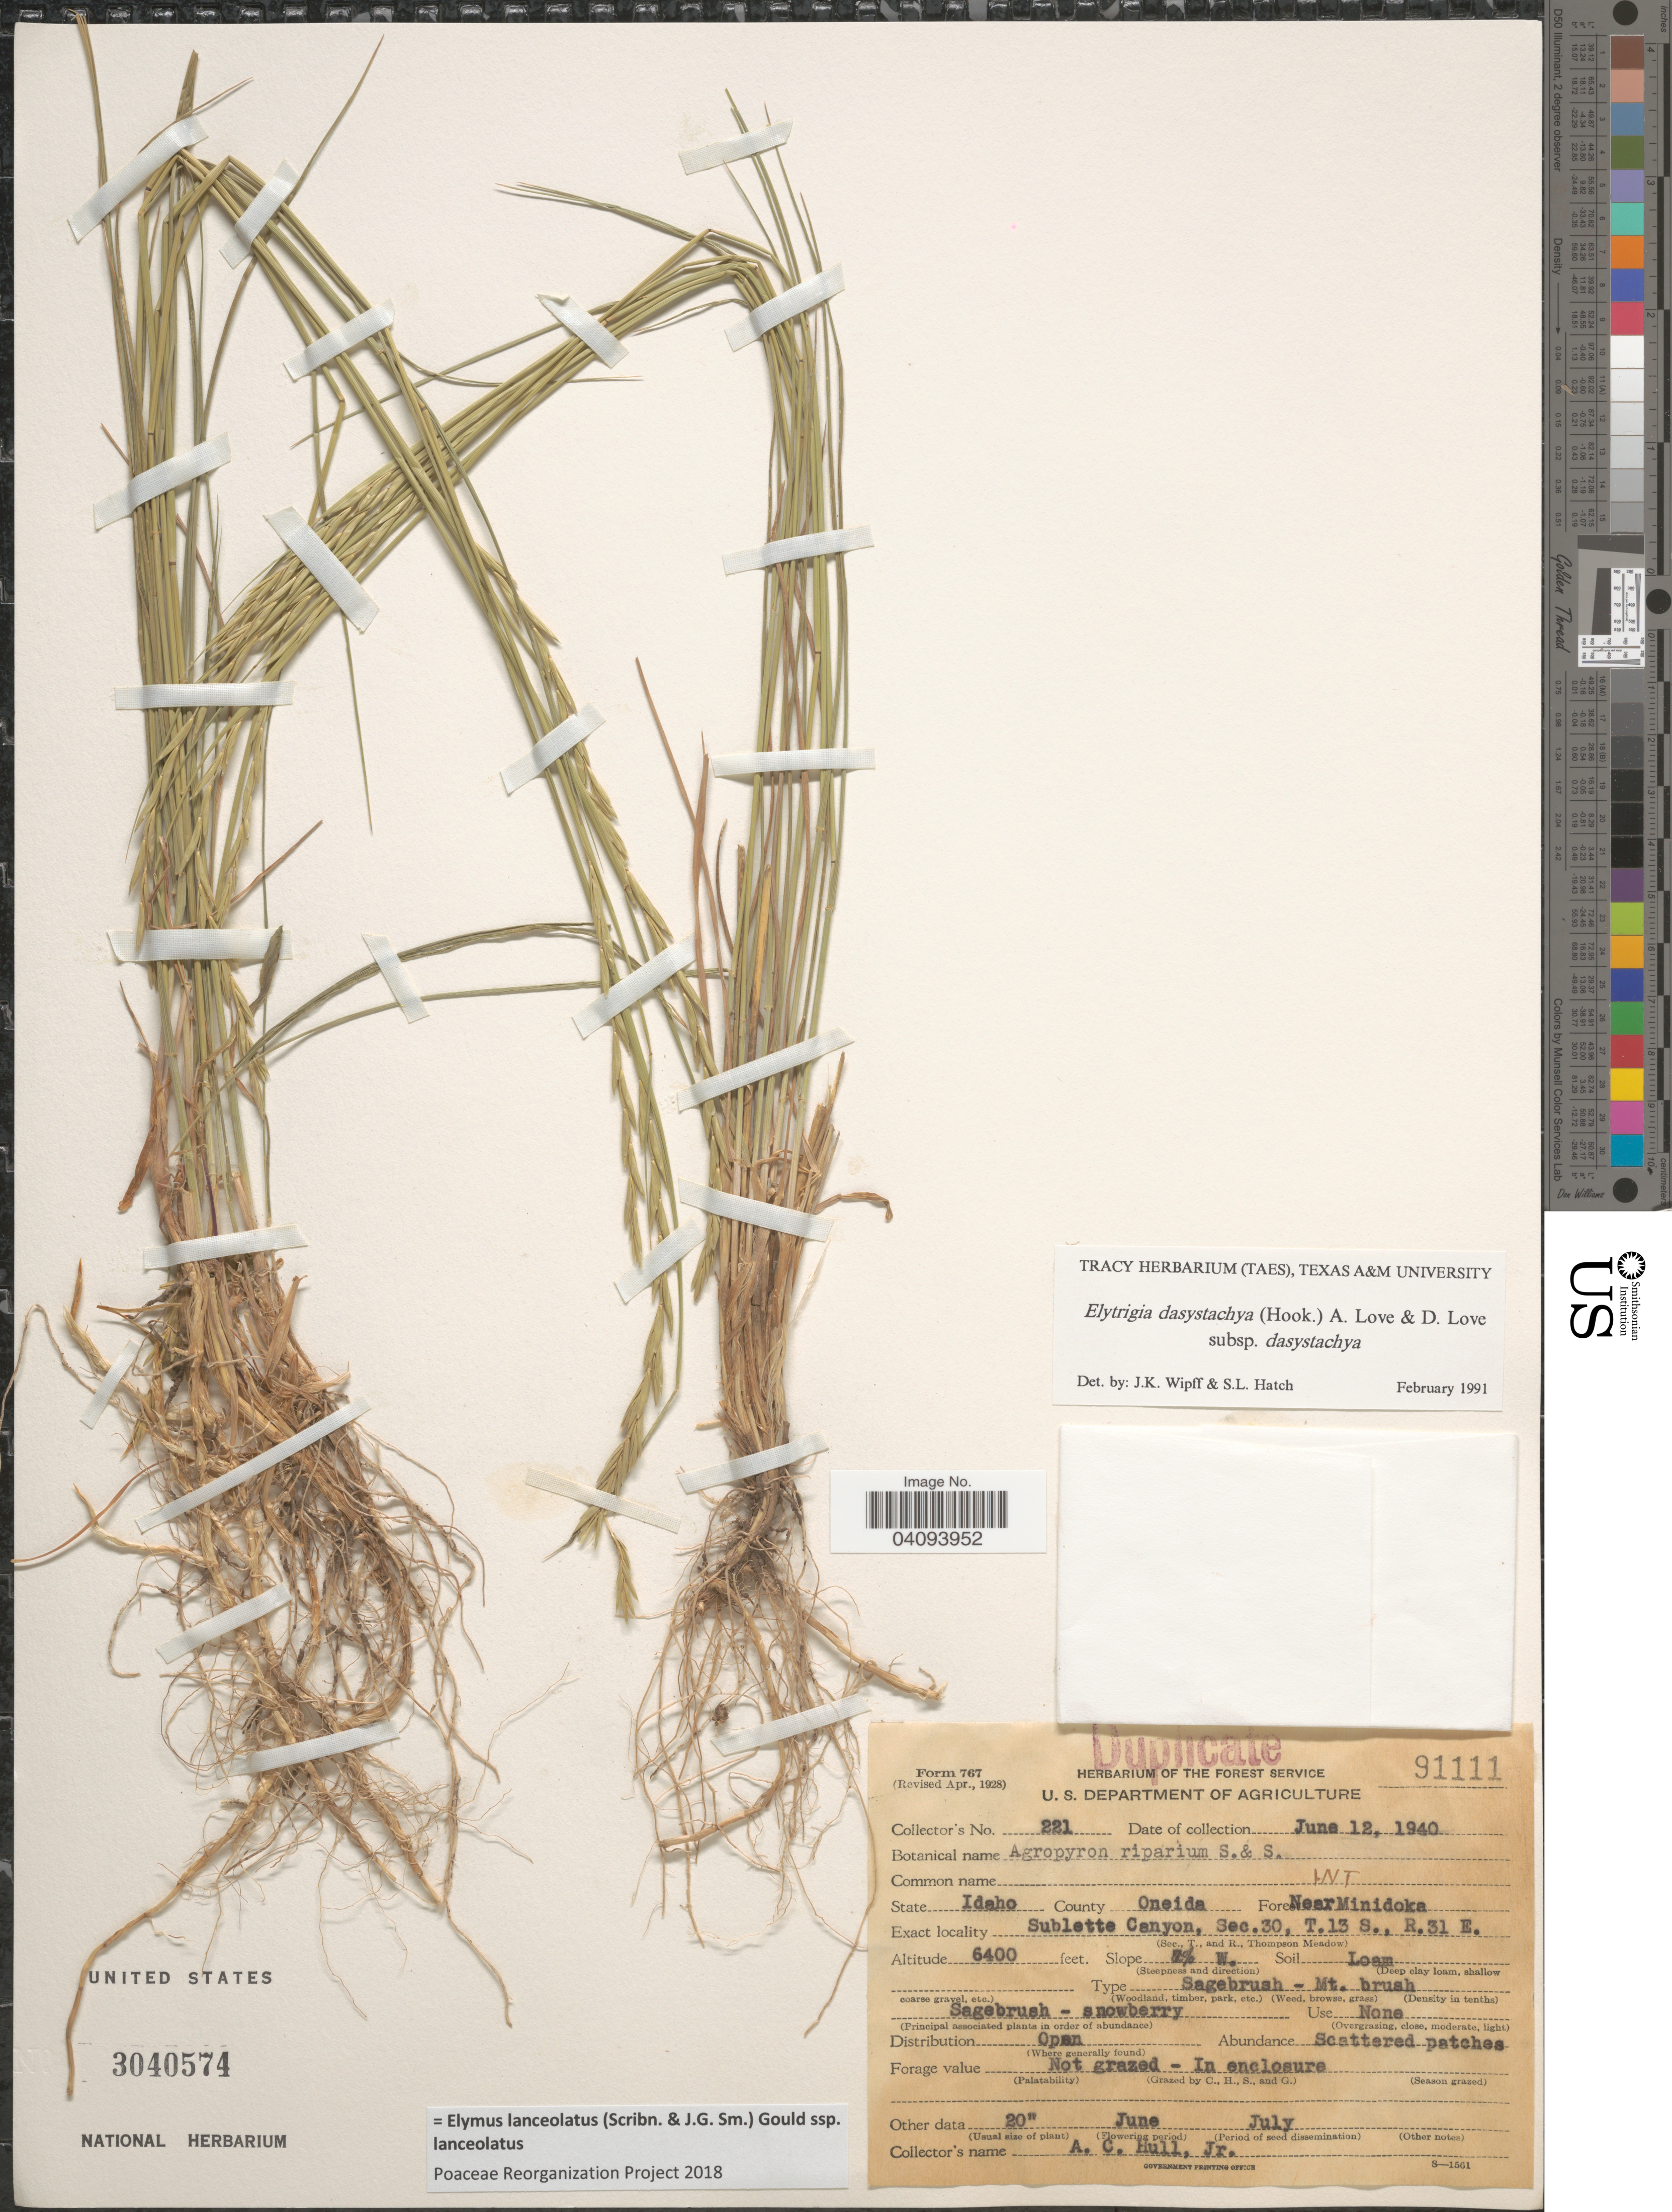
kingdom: Plantae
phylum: Tracheophyta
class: Liliopsida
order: Poales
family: Poaceae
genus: Elymus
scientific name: Elymus lanceolatus subsp. lanceolatus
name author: (Scribn. & J.G. Sm.) Gould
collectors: A. Hull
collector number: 221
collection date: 1940-06-12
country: United States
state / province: Idaho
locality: County Oneida. Forest INT Near Minidoka. Sublette Canyon, Sec. 30, T. 13 S., R. 31 E. Slope 7% W.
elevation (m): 1951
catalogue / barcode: US 3040574